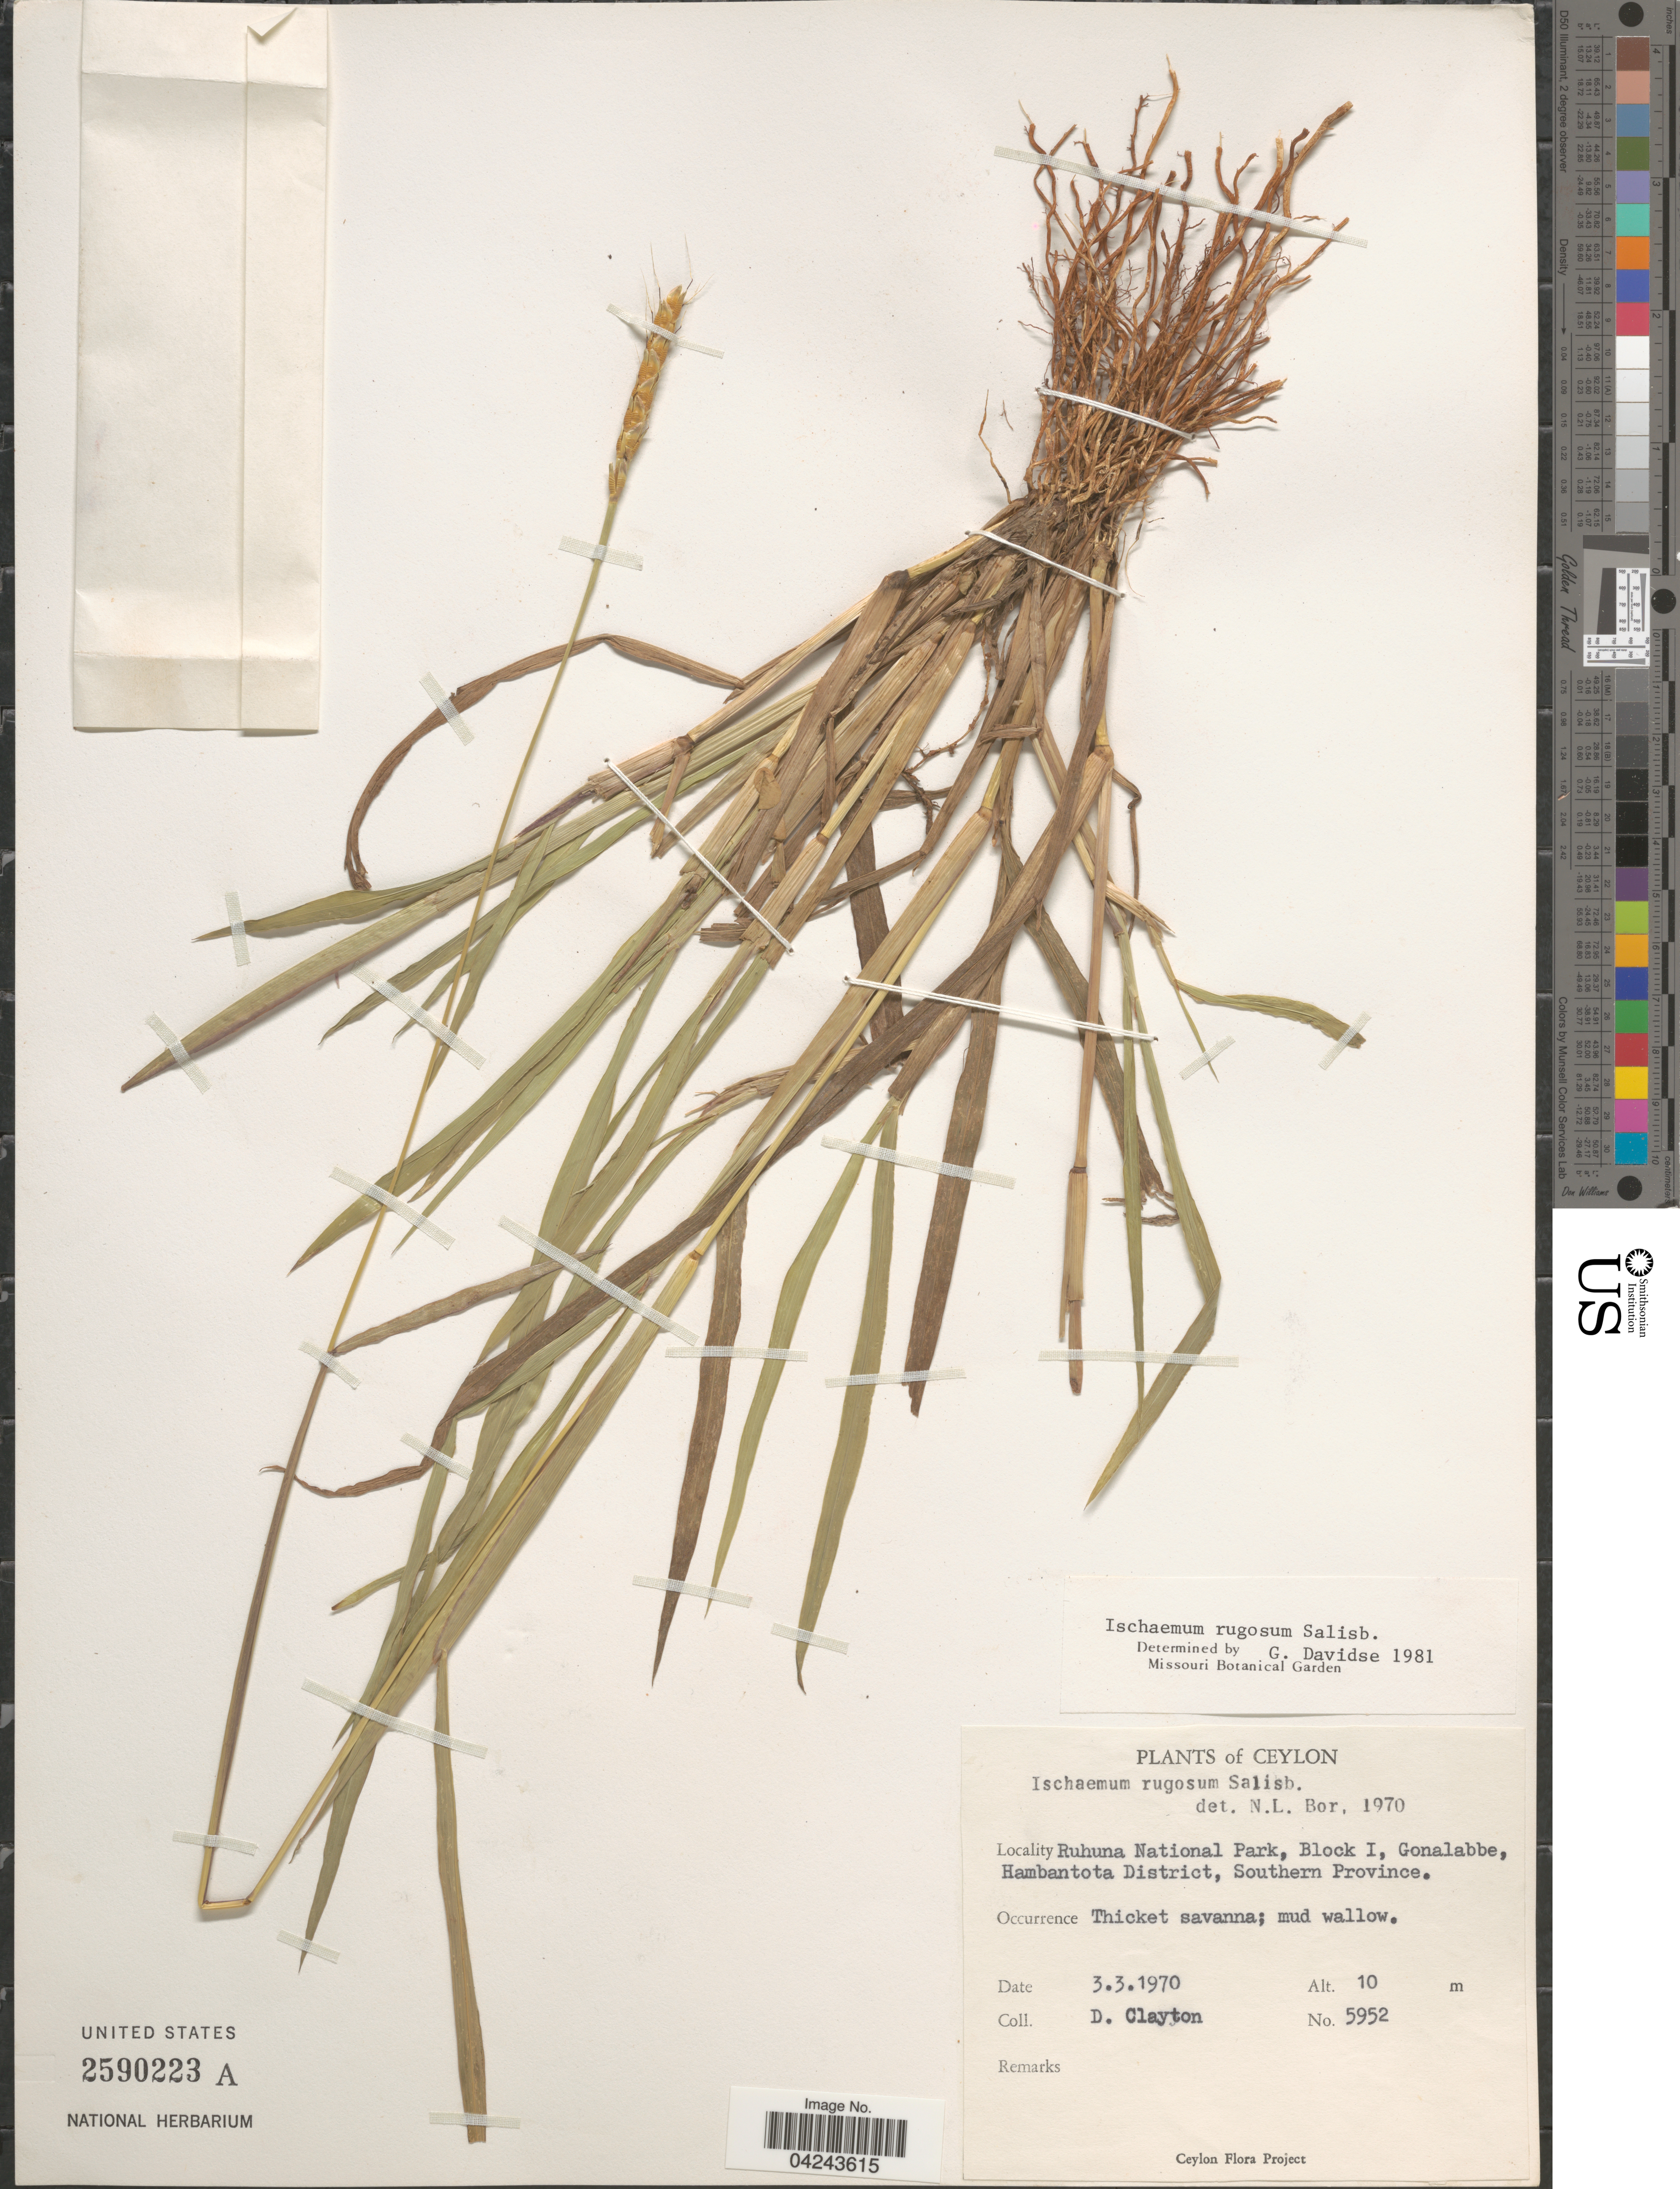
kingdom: Plantae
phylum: Tracheophyta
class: Liliopsida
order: Poales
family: Poaceae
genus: Ischaemum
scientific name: Ischaemum rugosum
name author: Salisb.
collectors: D. Clayton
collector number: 5952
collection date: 1970-03-03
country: Sri Lanka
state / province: Southern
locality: Ceylon. Ruguna National Park, Block I, Gonalabbe, Hambantota District.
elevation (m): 10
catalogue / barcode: US 2590223A